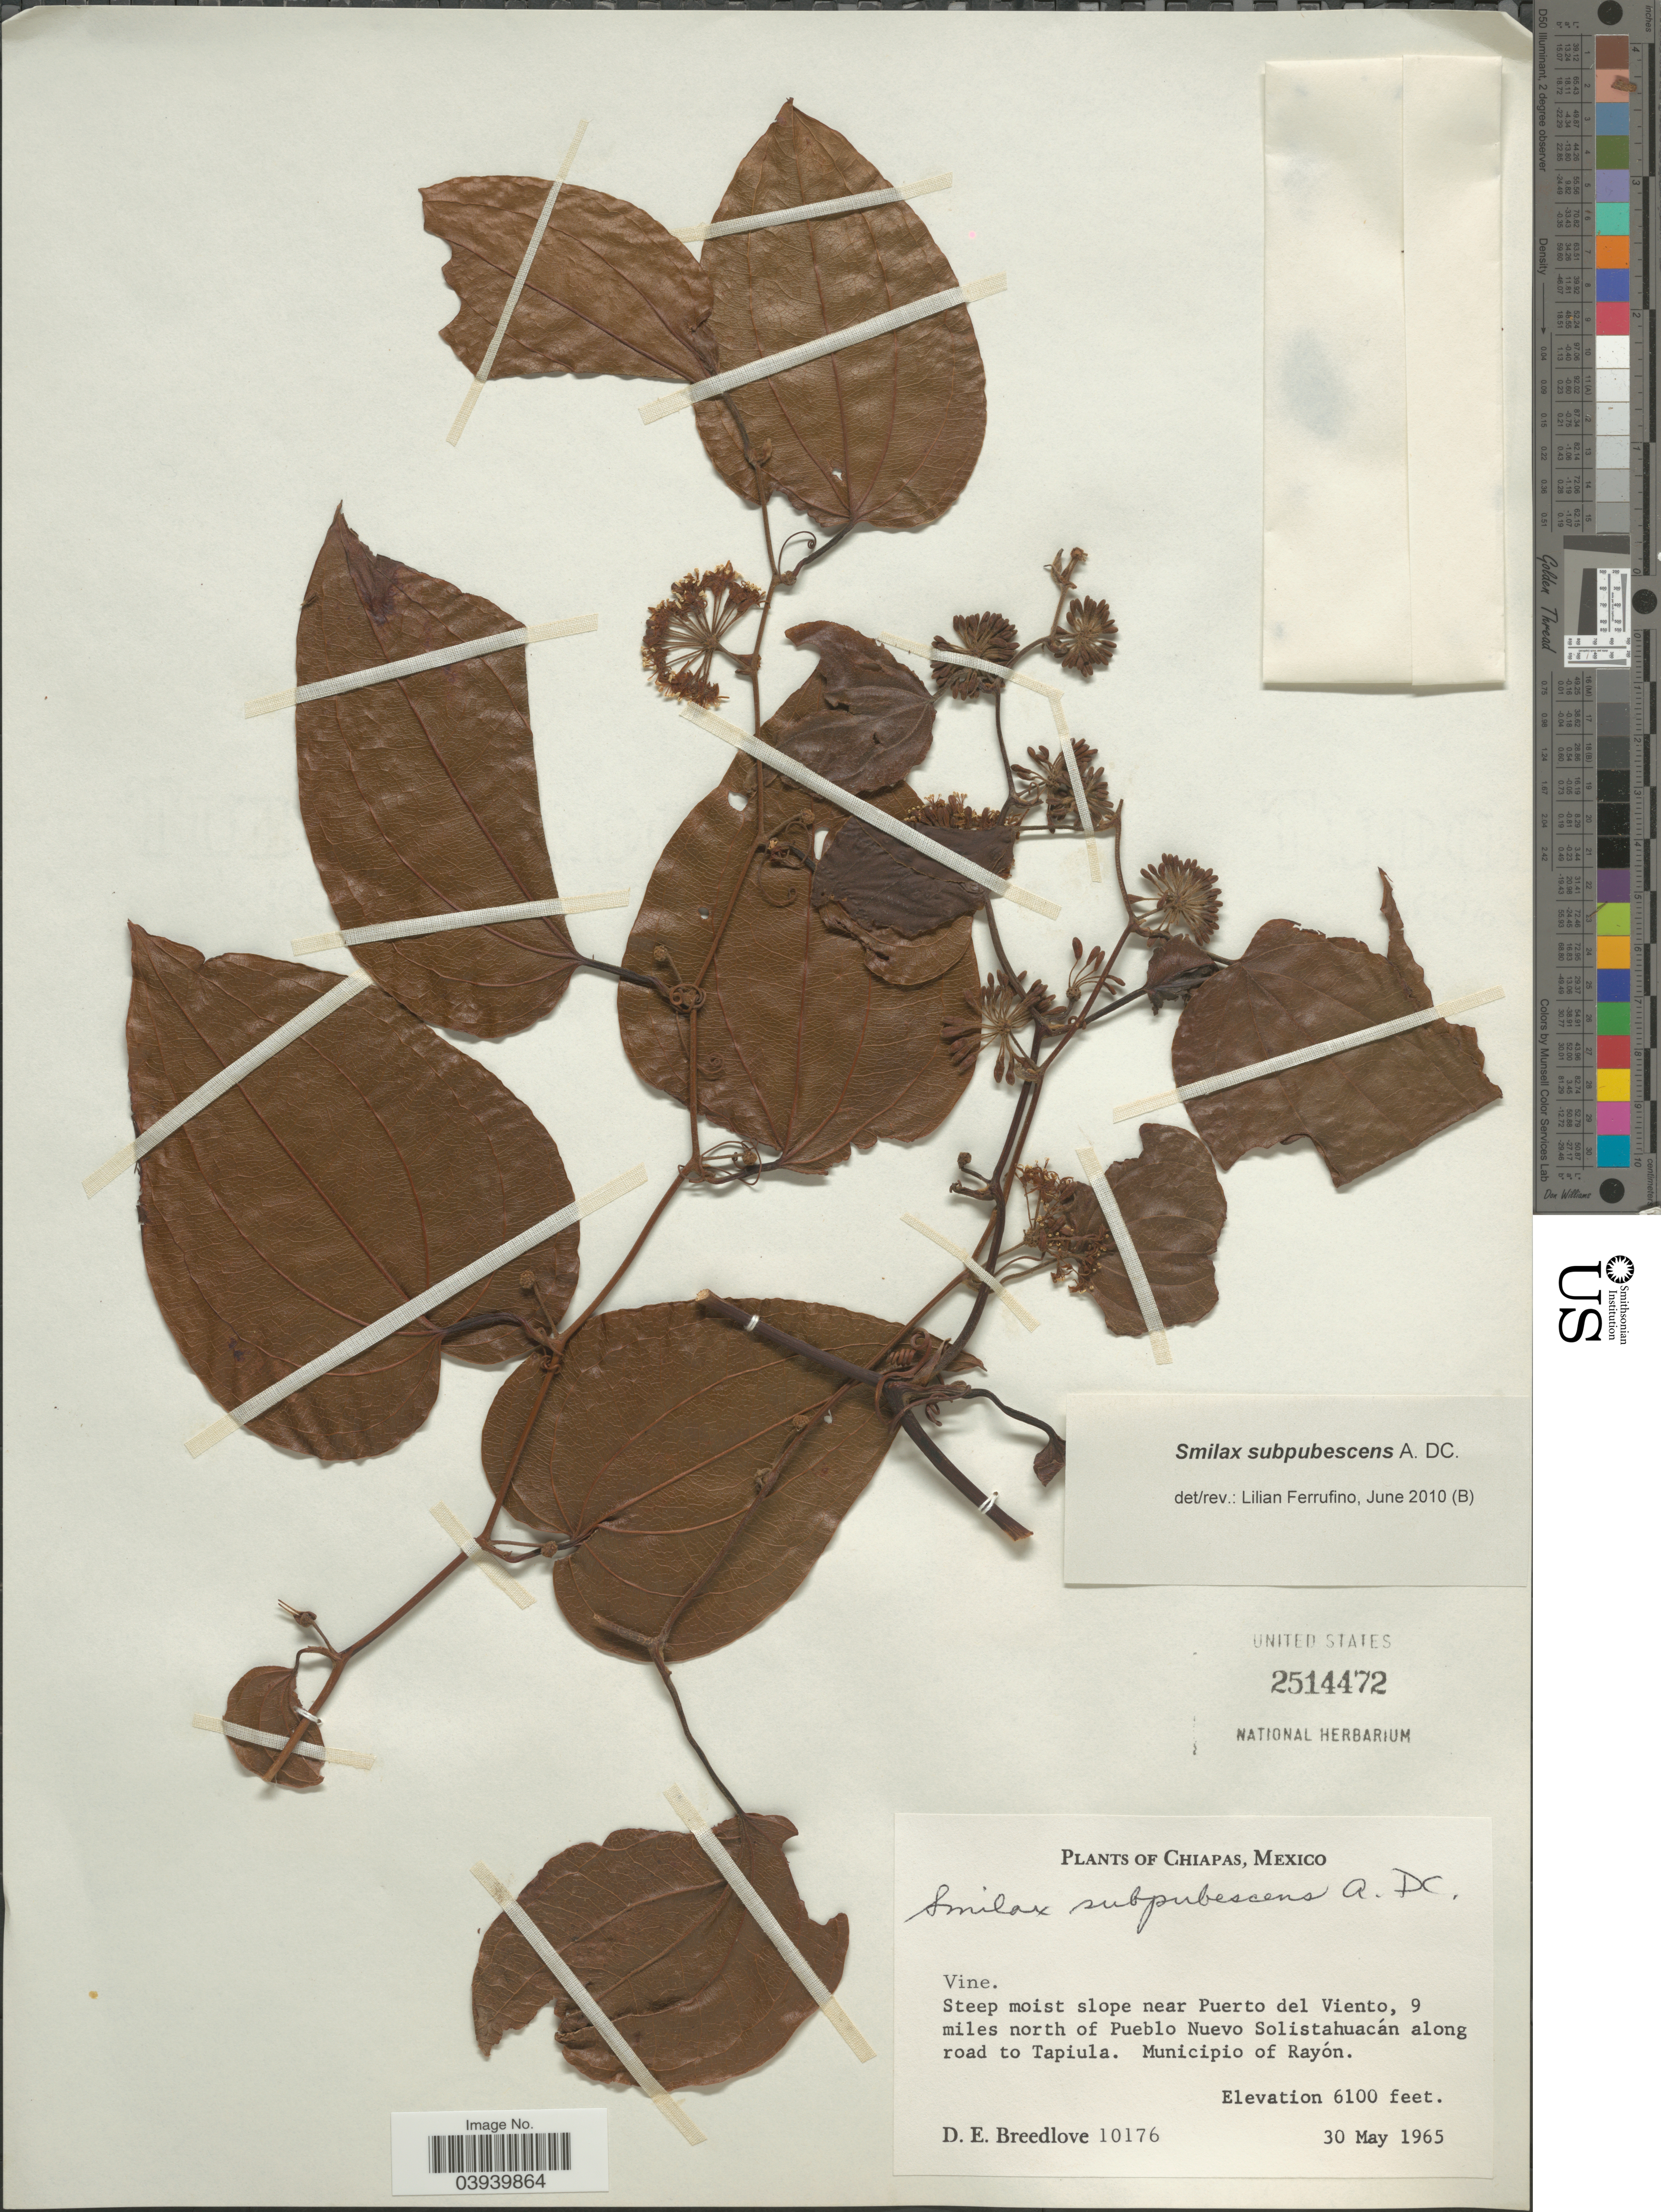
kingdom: Plantae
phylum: Tracheophyta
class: Liliopsida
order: Liliales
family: Smilacaceae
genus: Smilax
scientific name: Smilax subpubescens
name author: A. DC.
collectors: D. E. Breedlove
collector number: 10176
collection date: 1965-05-30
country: Mexico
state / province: Chiapas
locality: Steep moist slope near Puerto del Viento, 9 miles north of Pueblo Nuevo Solistahuacán along road to Tapiula. Municipio of Rayón.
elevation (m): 1859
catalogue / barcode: US 2514472